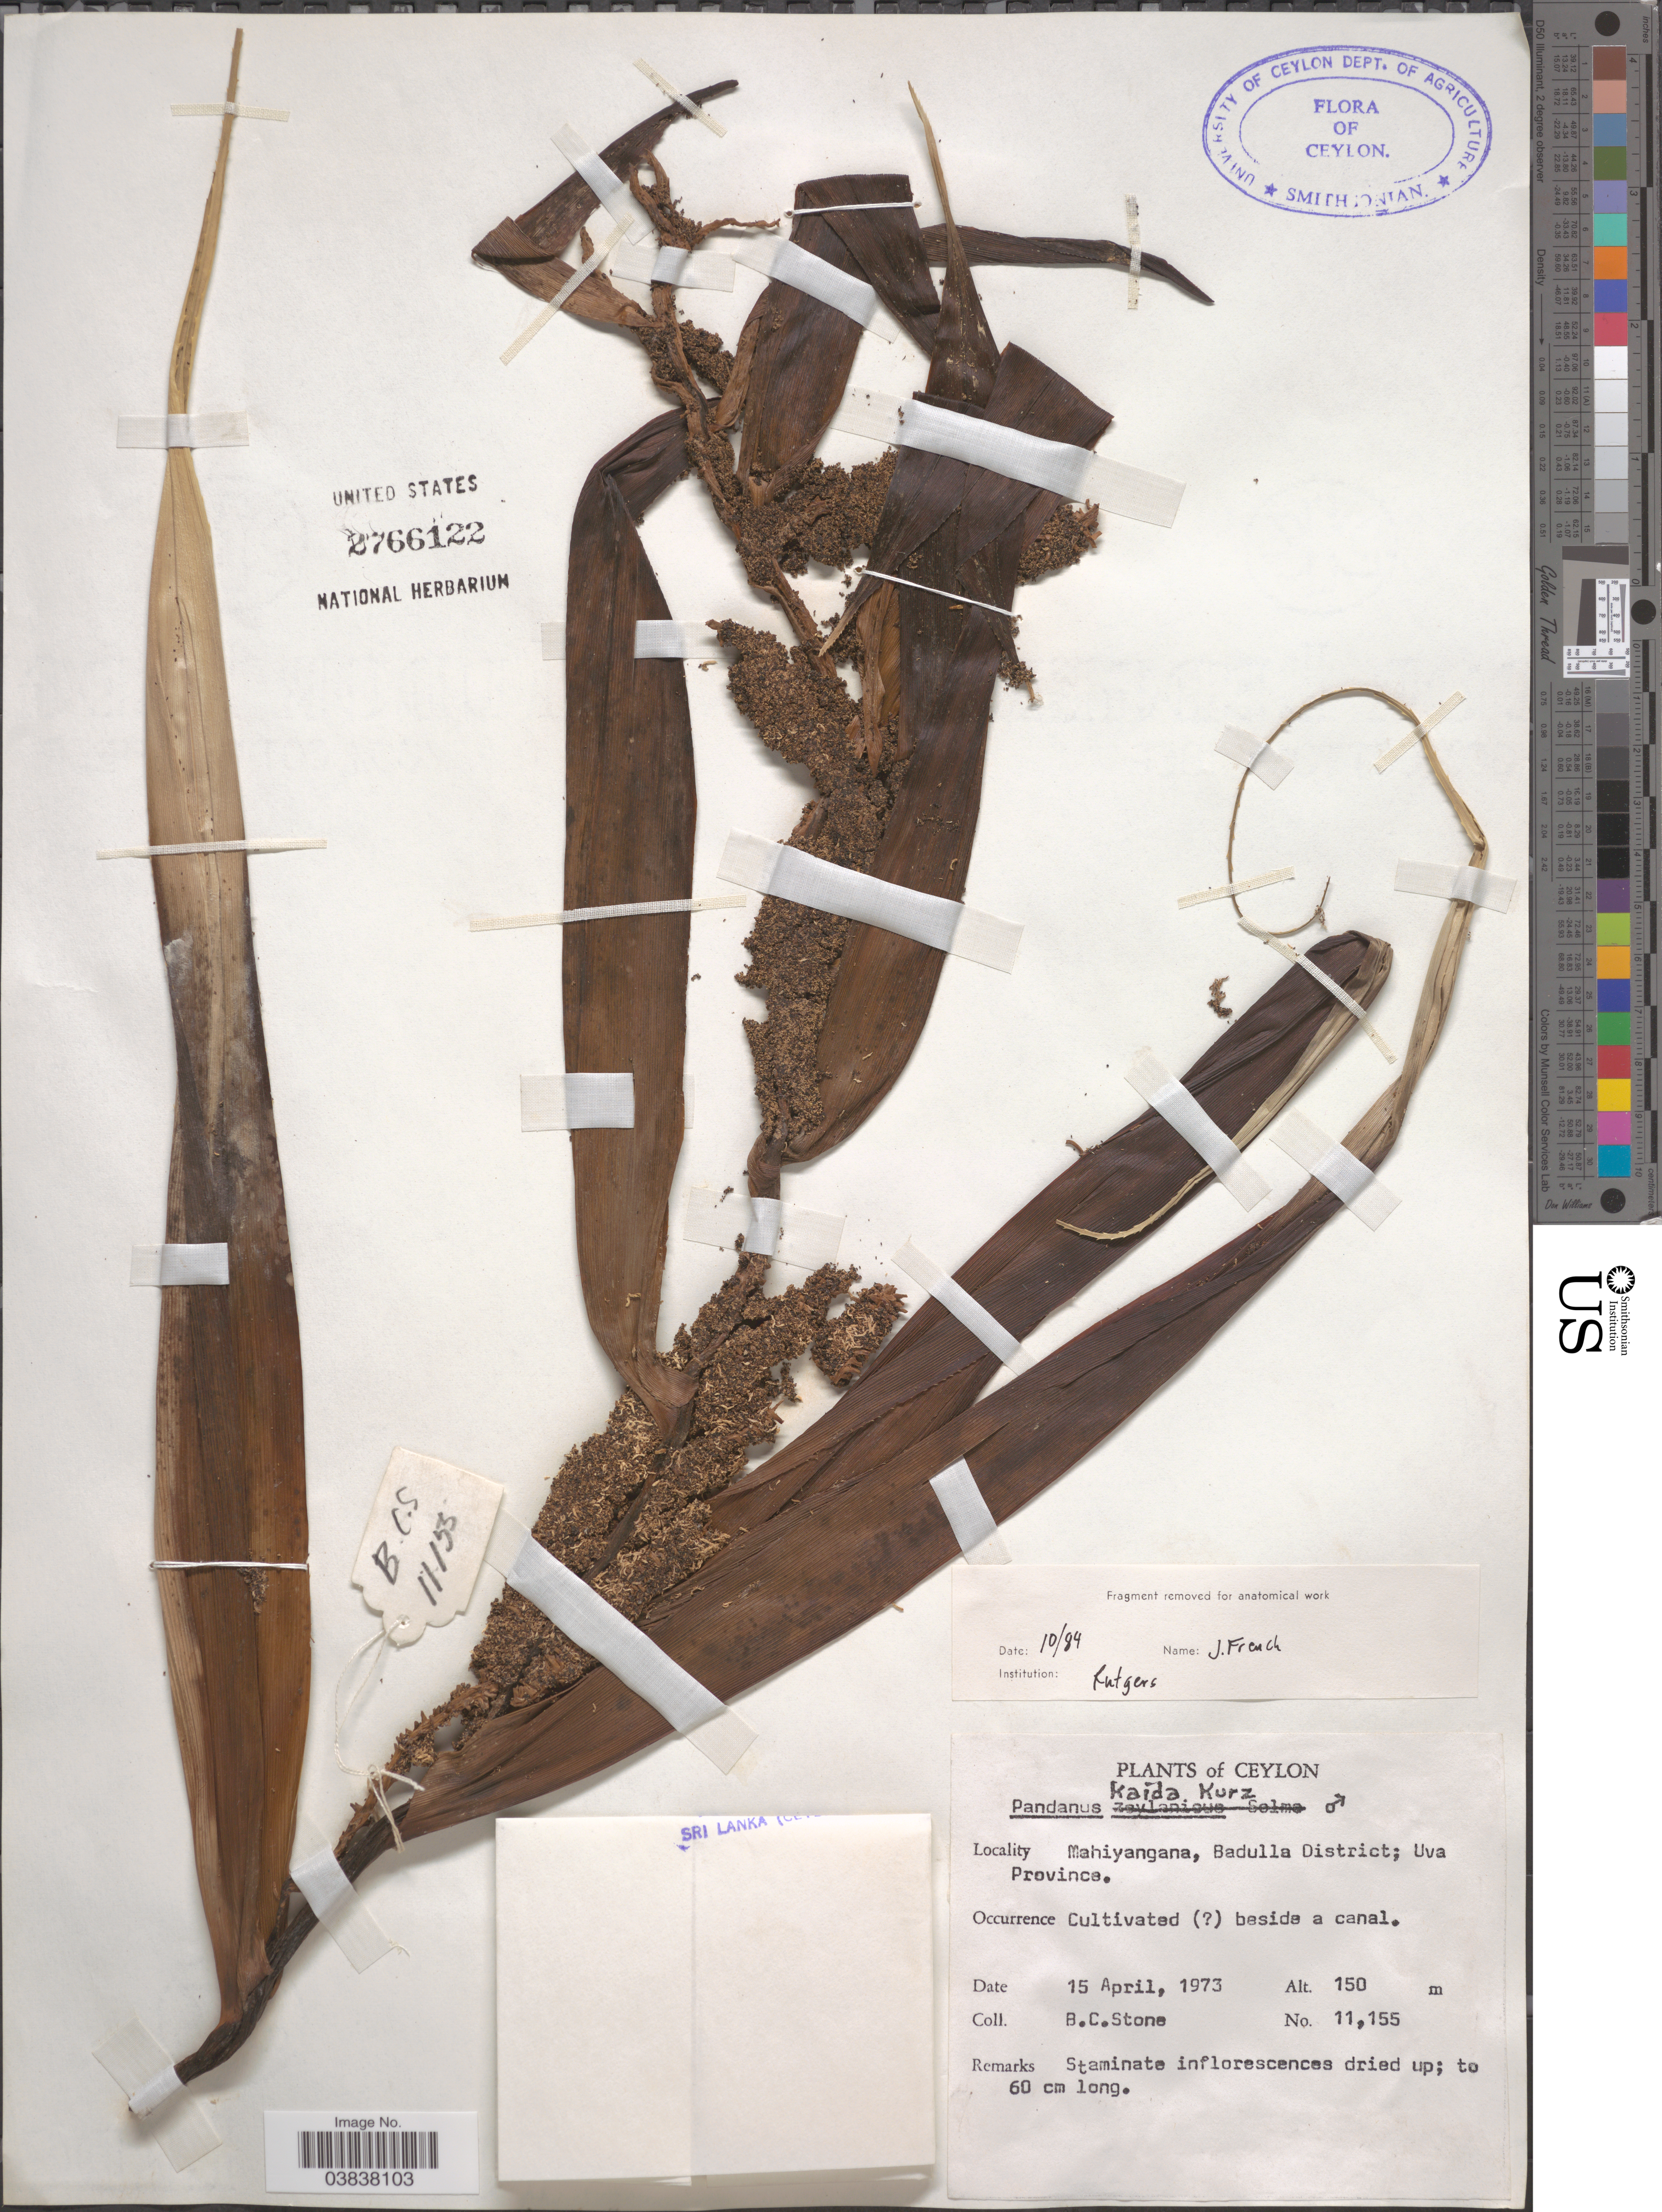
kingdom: Plantae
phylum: Tracheophyta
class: Liliopsida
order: Pandanales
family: Pandanaceae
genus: Pandanus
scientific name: Pandanus kaida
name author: Kurz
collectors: B. C. Stone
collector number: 11155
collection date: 1973-04-15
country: Sri Lanka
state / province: Uva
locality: Ceylon. Mahiyangana, Badulla District.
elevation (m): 150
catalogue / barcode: US 2766122